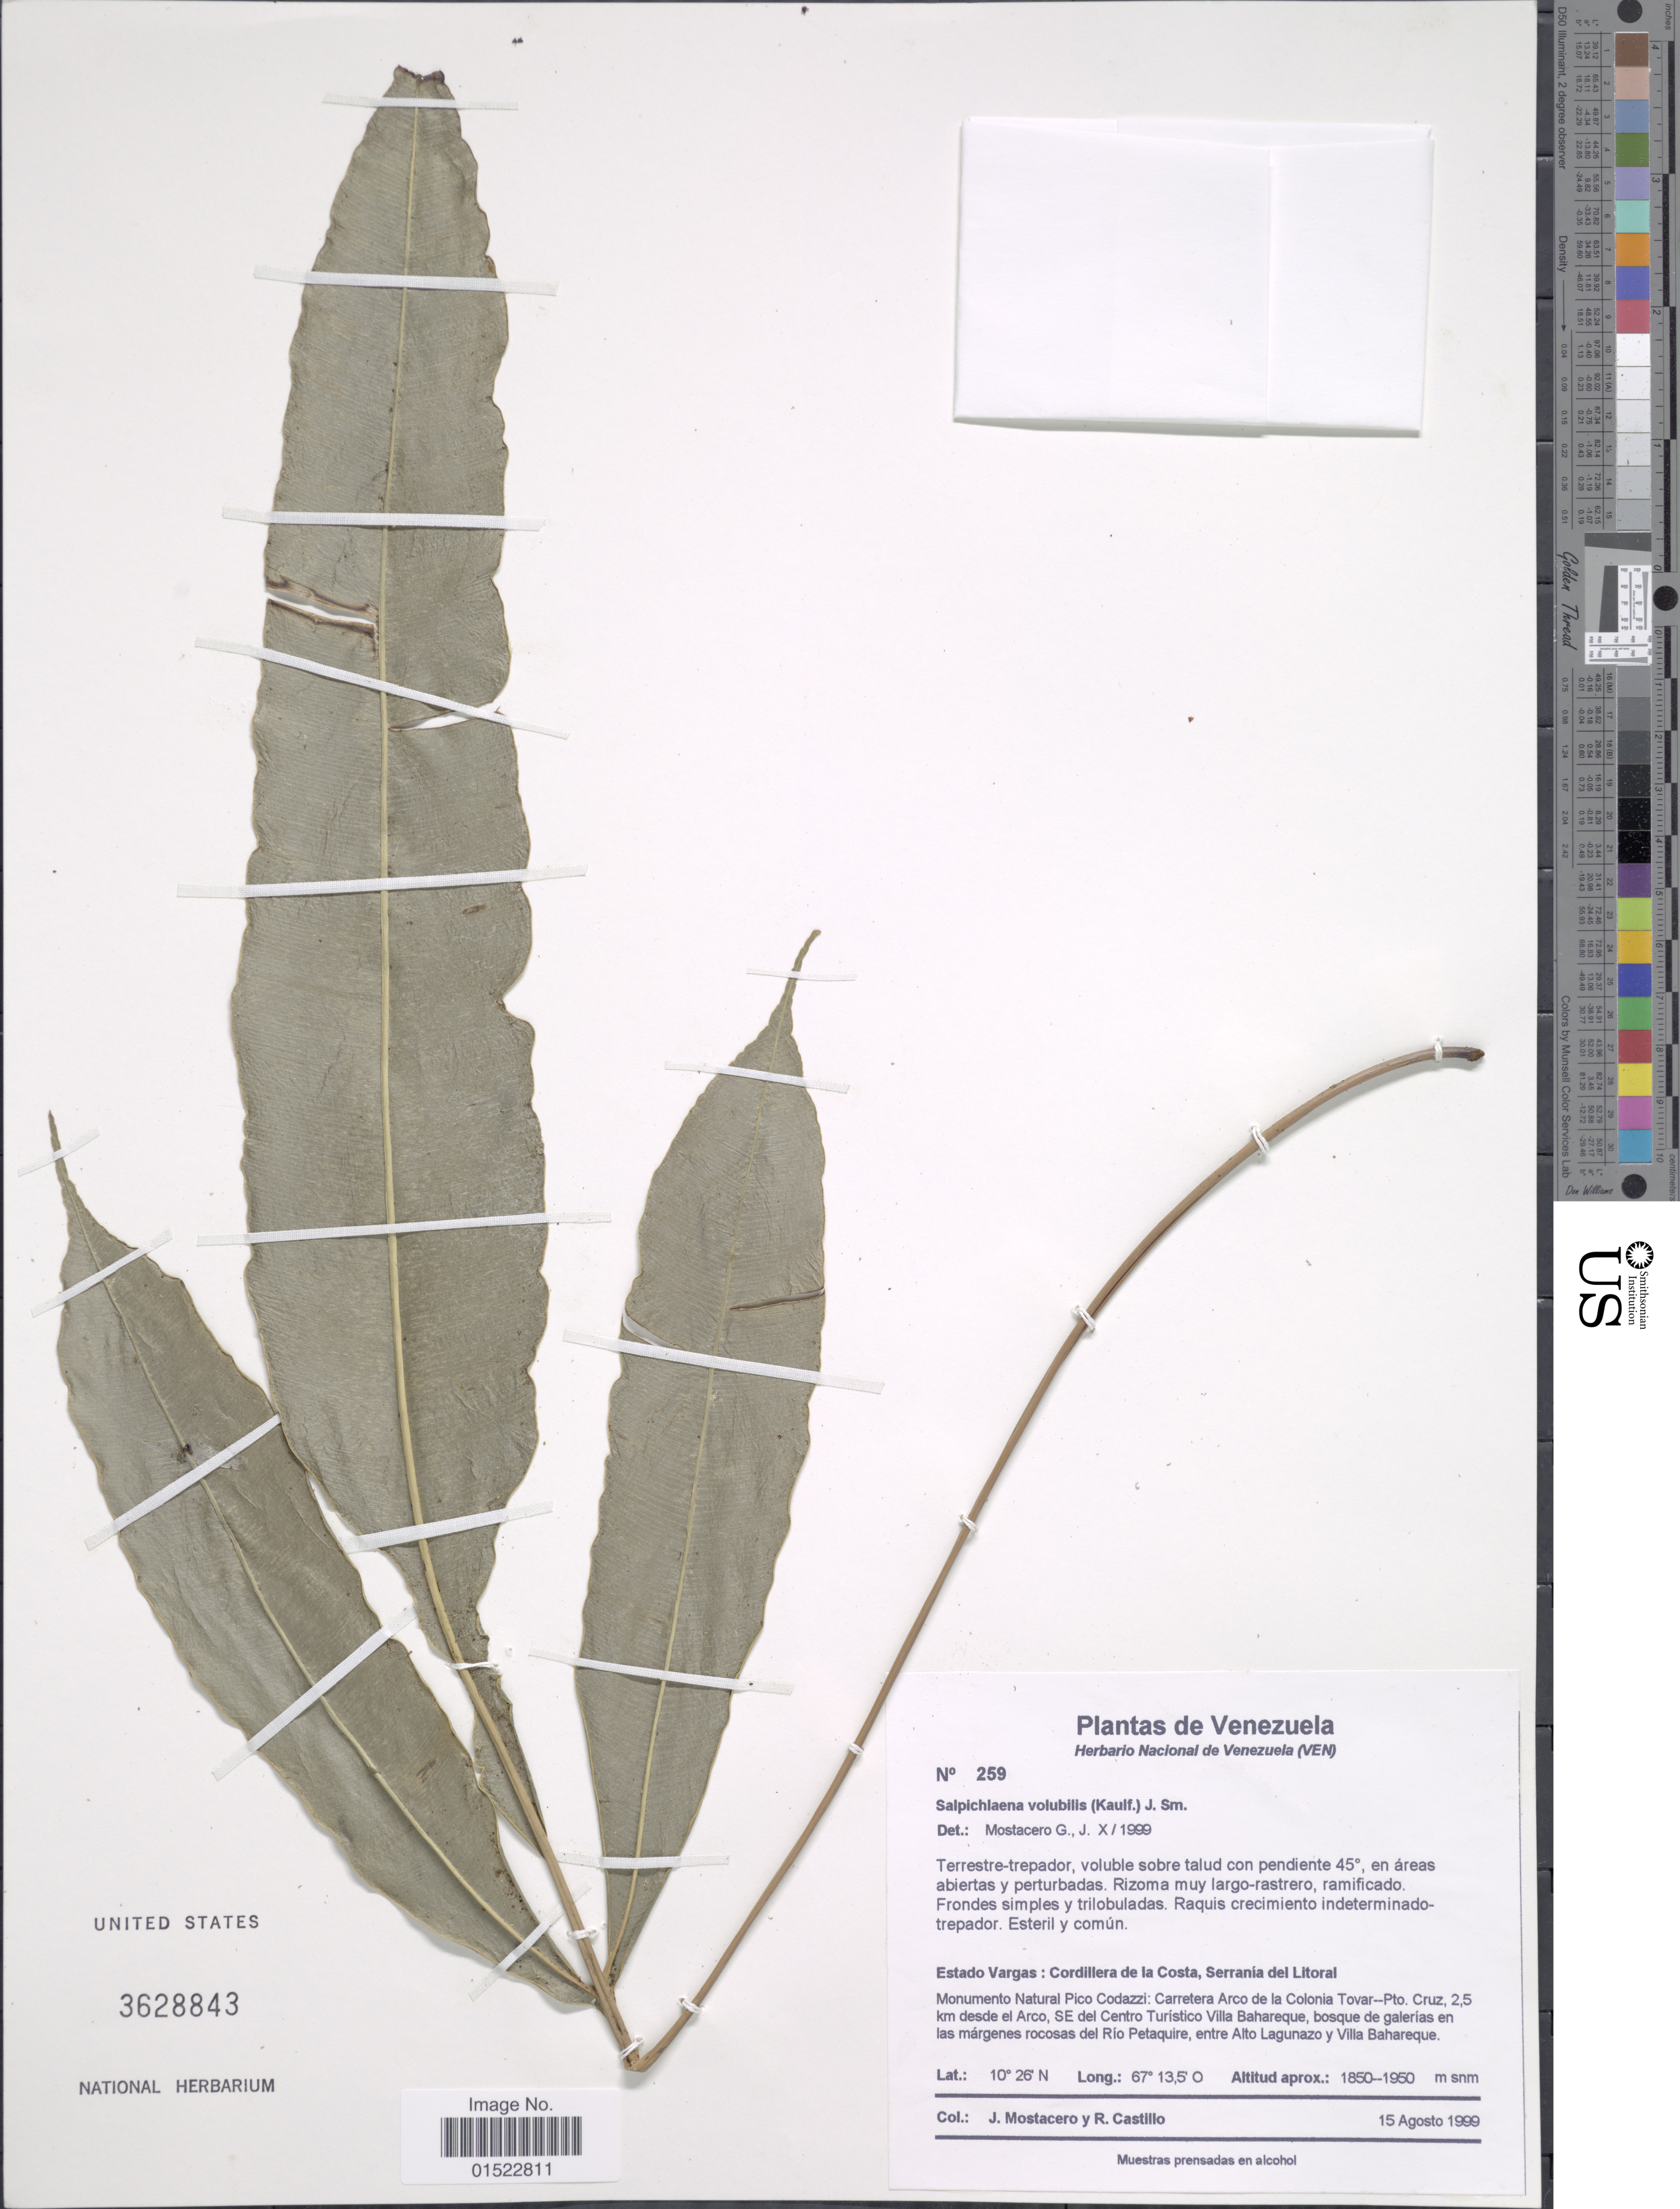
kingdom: Plantae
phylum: Tracheophyta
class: Polypodiopsida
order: Polypodiales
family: Blechnaceae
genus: Salpichlaena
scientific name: Salpichlaena volubilis subsp. volubilis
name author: (Kaulf.) J. Sm.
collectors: J. Mostacero & R. Castillo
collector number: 259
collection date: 1999-08-15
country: Venezuela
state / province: Vargas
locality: Cordillera de la Costa, Serrania del Litoral, Monumento Natural Pico Codazzi; Carretera Acro de la Colonia Tovar--Pto, Cruz, 2.5 km desde el Acro, SE del Centro Turistico Villa Bahareque, bosque de galerias en las margenes rocosas del Rio Petaquire, entre Alto Lagunazo y Villa Bahareque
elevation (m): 1850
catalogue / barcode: US 3628843